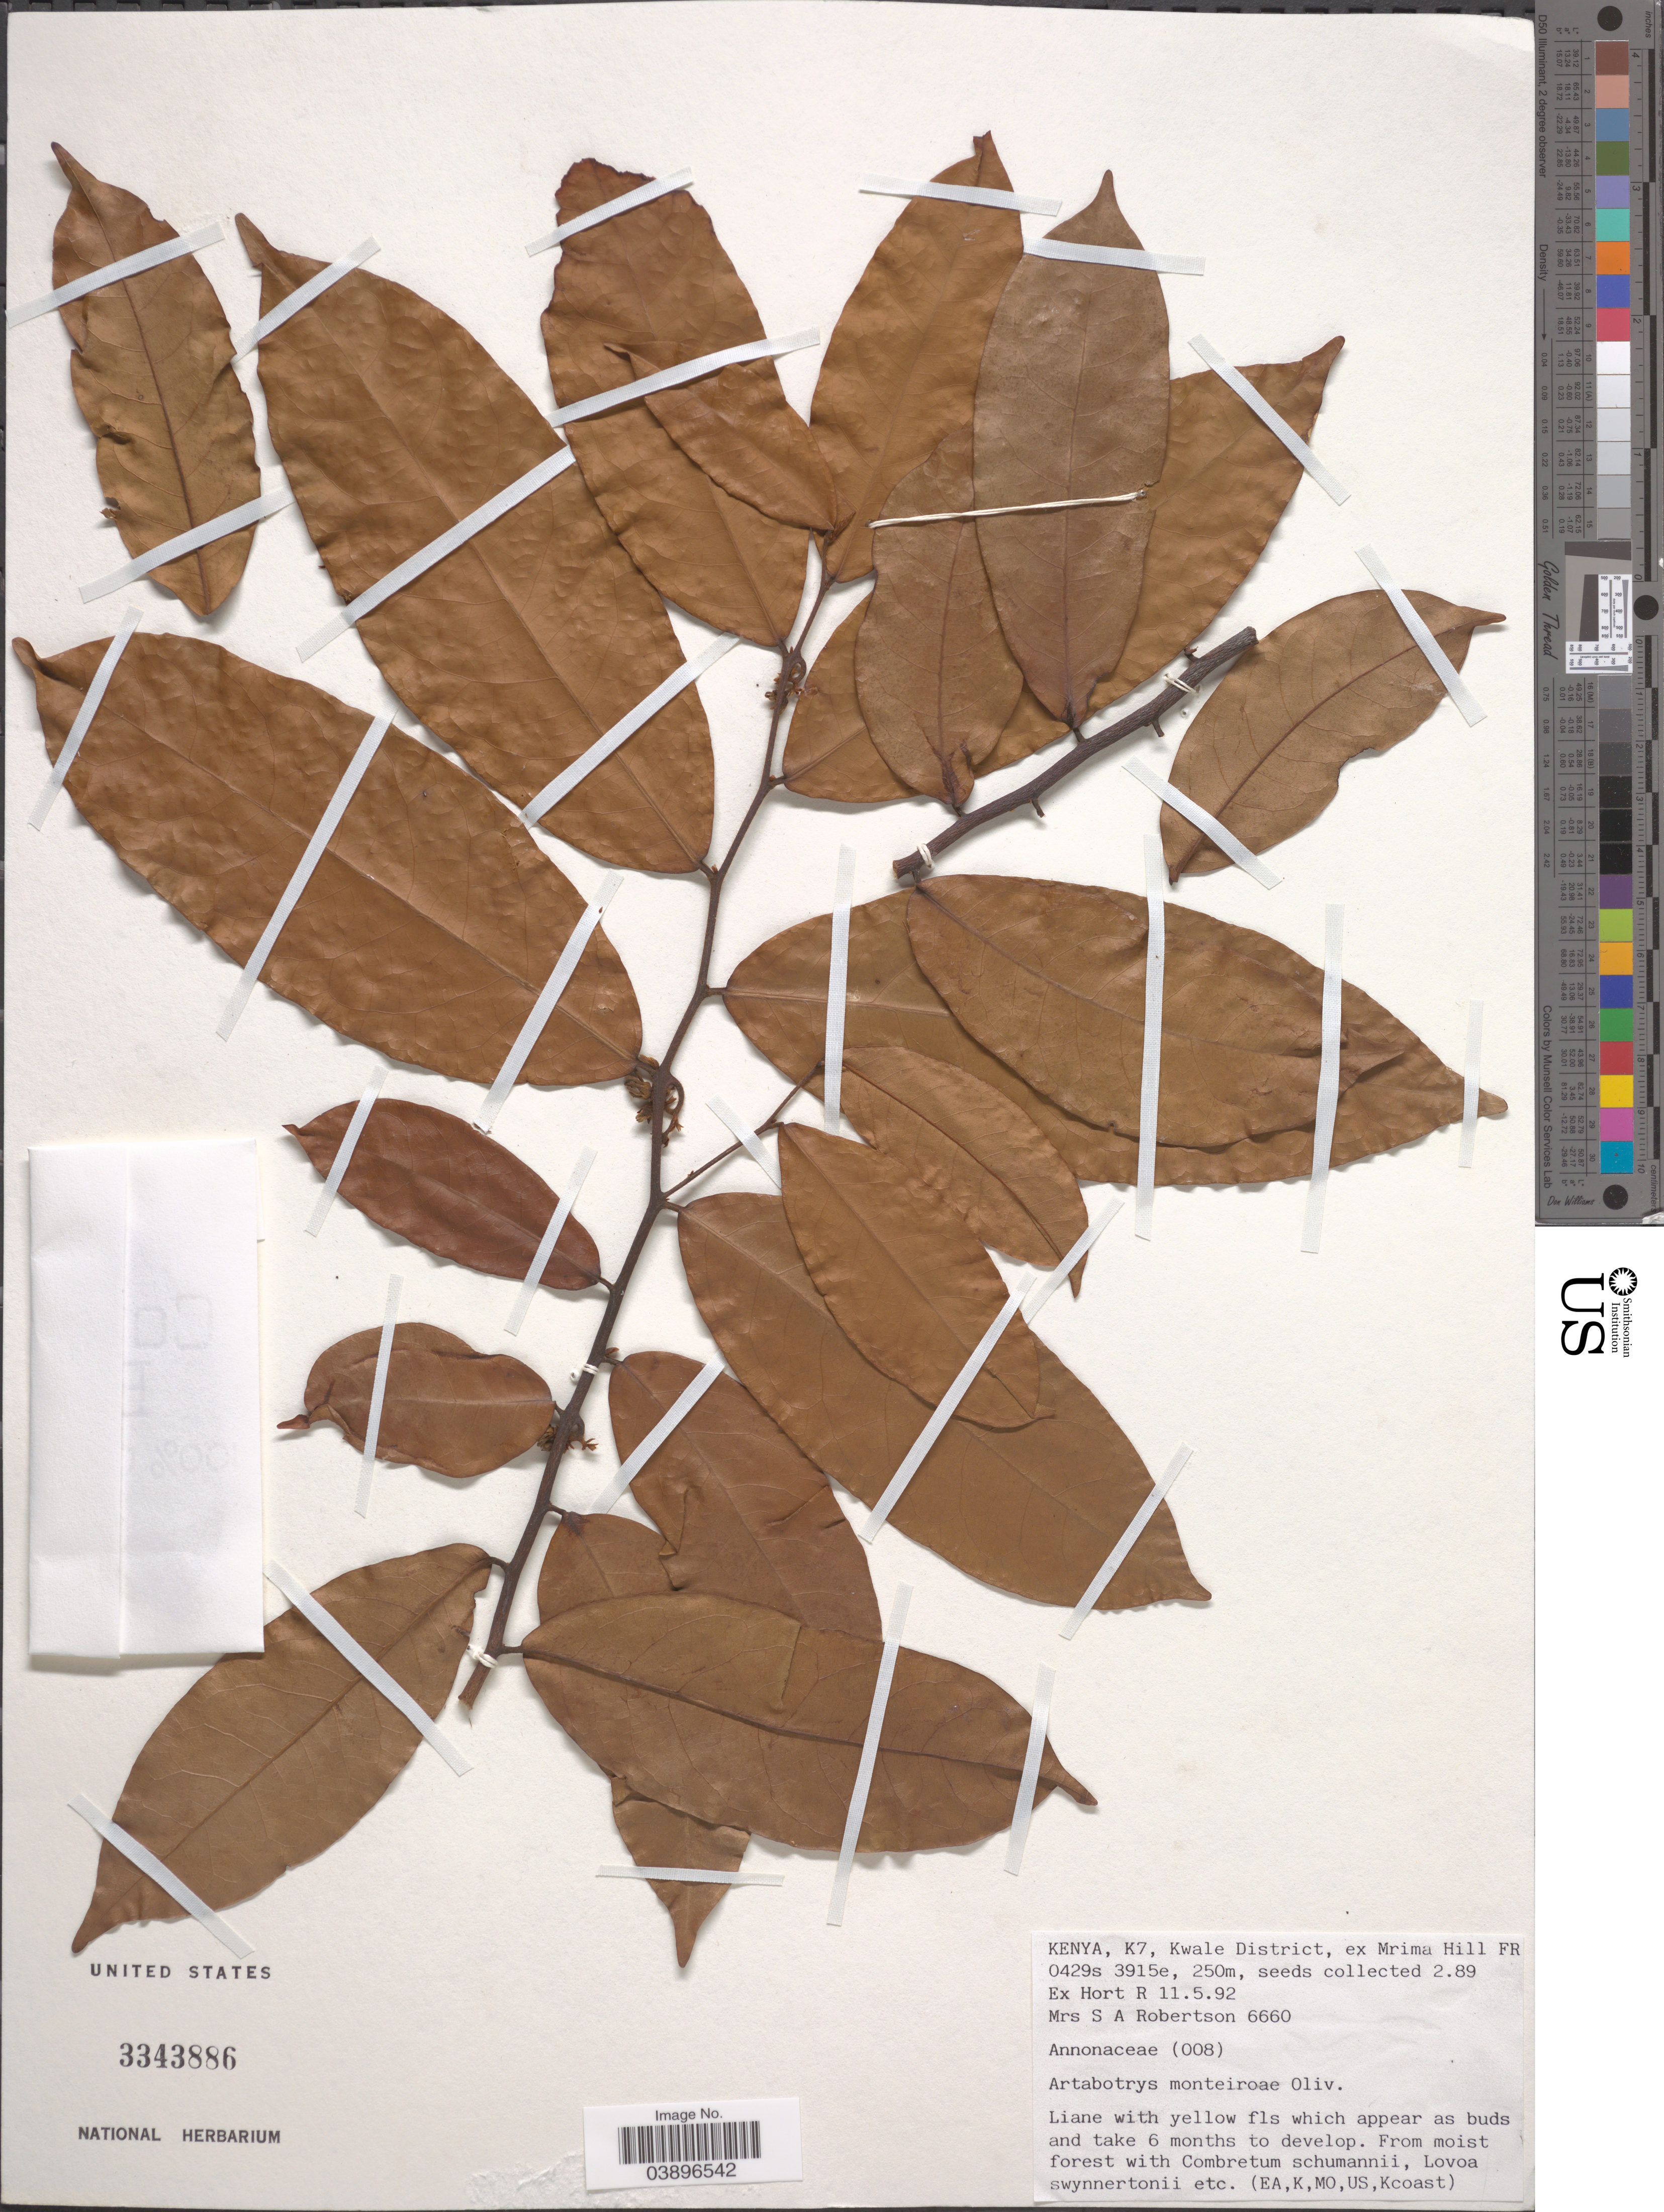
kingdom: Plantae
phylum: Tracheophyta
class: Magnoliopsida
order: Magnoliales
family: Annonaceae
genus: Artabotrys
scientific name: Artabotrys monteiroae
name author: Oliv.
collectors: S. Robertson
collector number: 6660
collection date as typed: Transcribed d/m/y: 11/5/92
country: Kenya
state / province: Kwale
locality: K7, Kwale District, ex Mrima Hill FR.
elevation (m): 250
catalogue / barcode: US 3343886